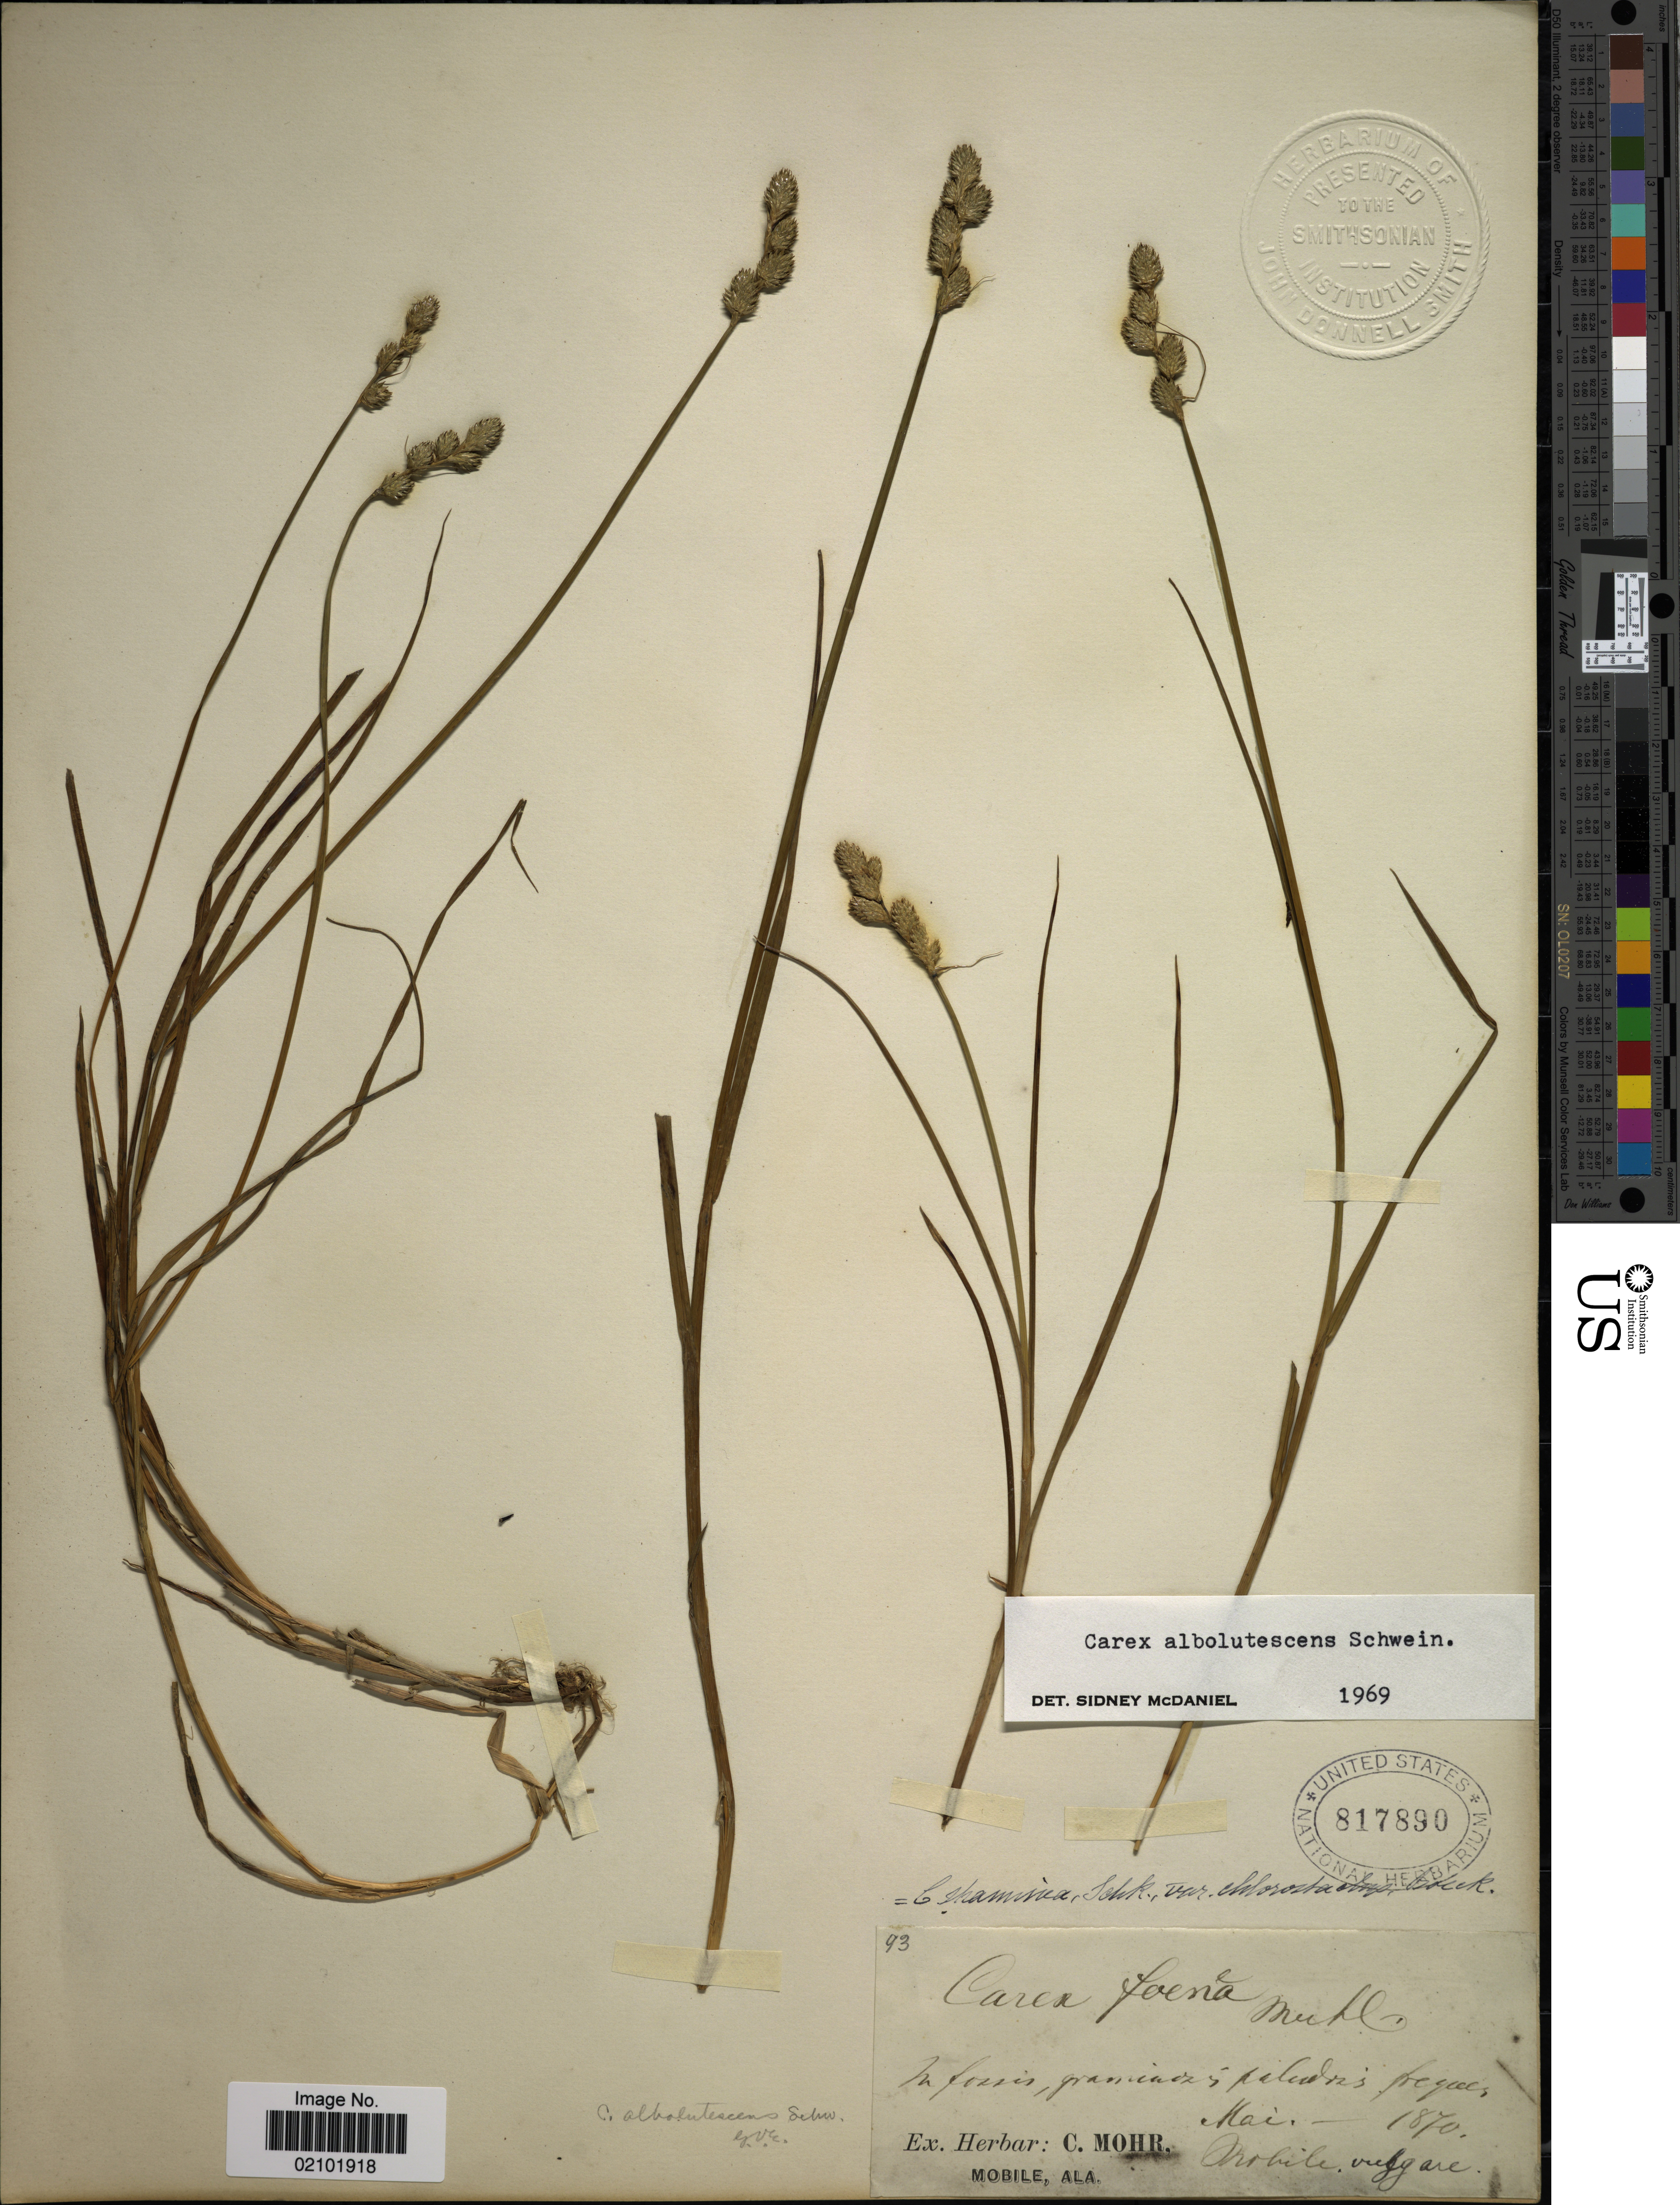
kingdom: Plantae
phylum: Tracheophyta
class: Liliopsida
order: Poales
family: Cyperaceae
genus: Carex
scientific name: Carex albolutescens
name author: Schwein.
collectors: ex herb. C. Mohr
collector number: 93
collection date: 1870-05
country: United States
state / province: Alabama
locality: Mobile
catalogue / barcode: US 817890